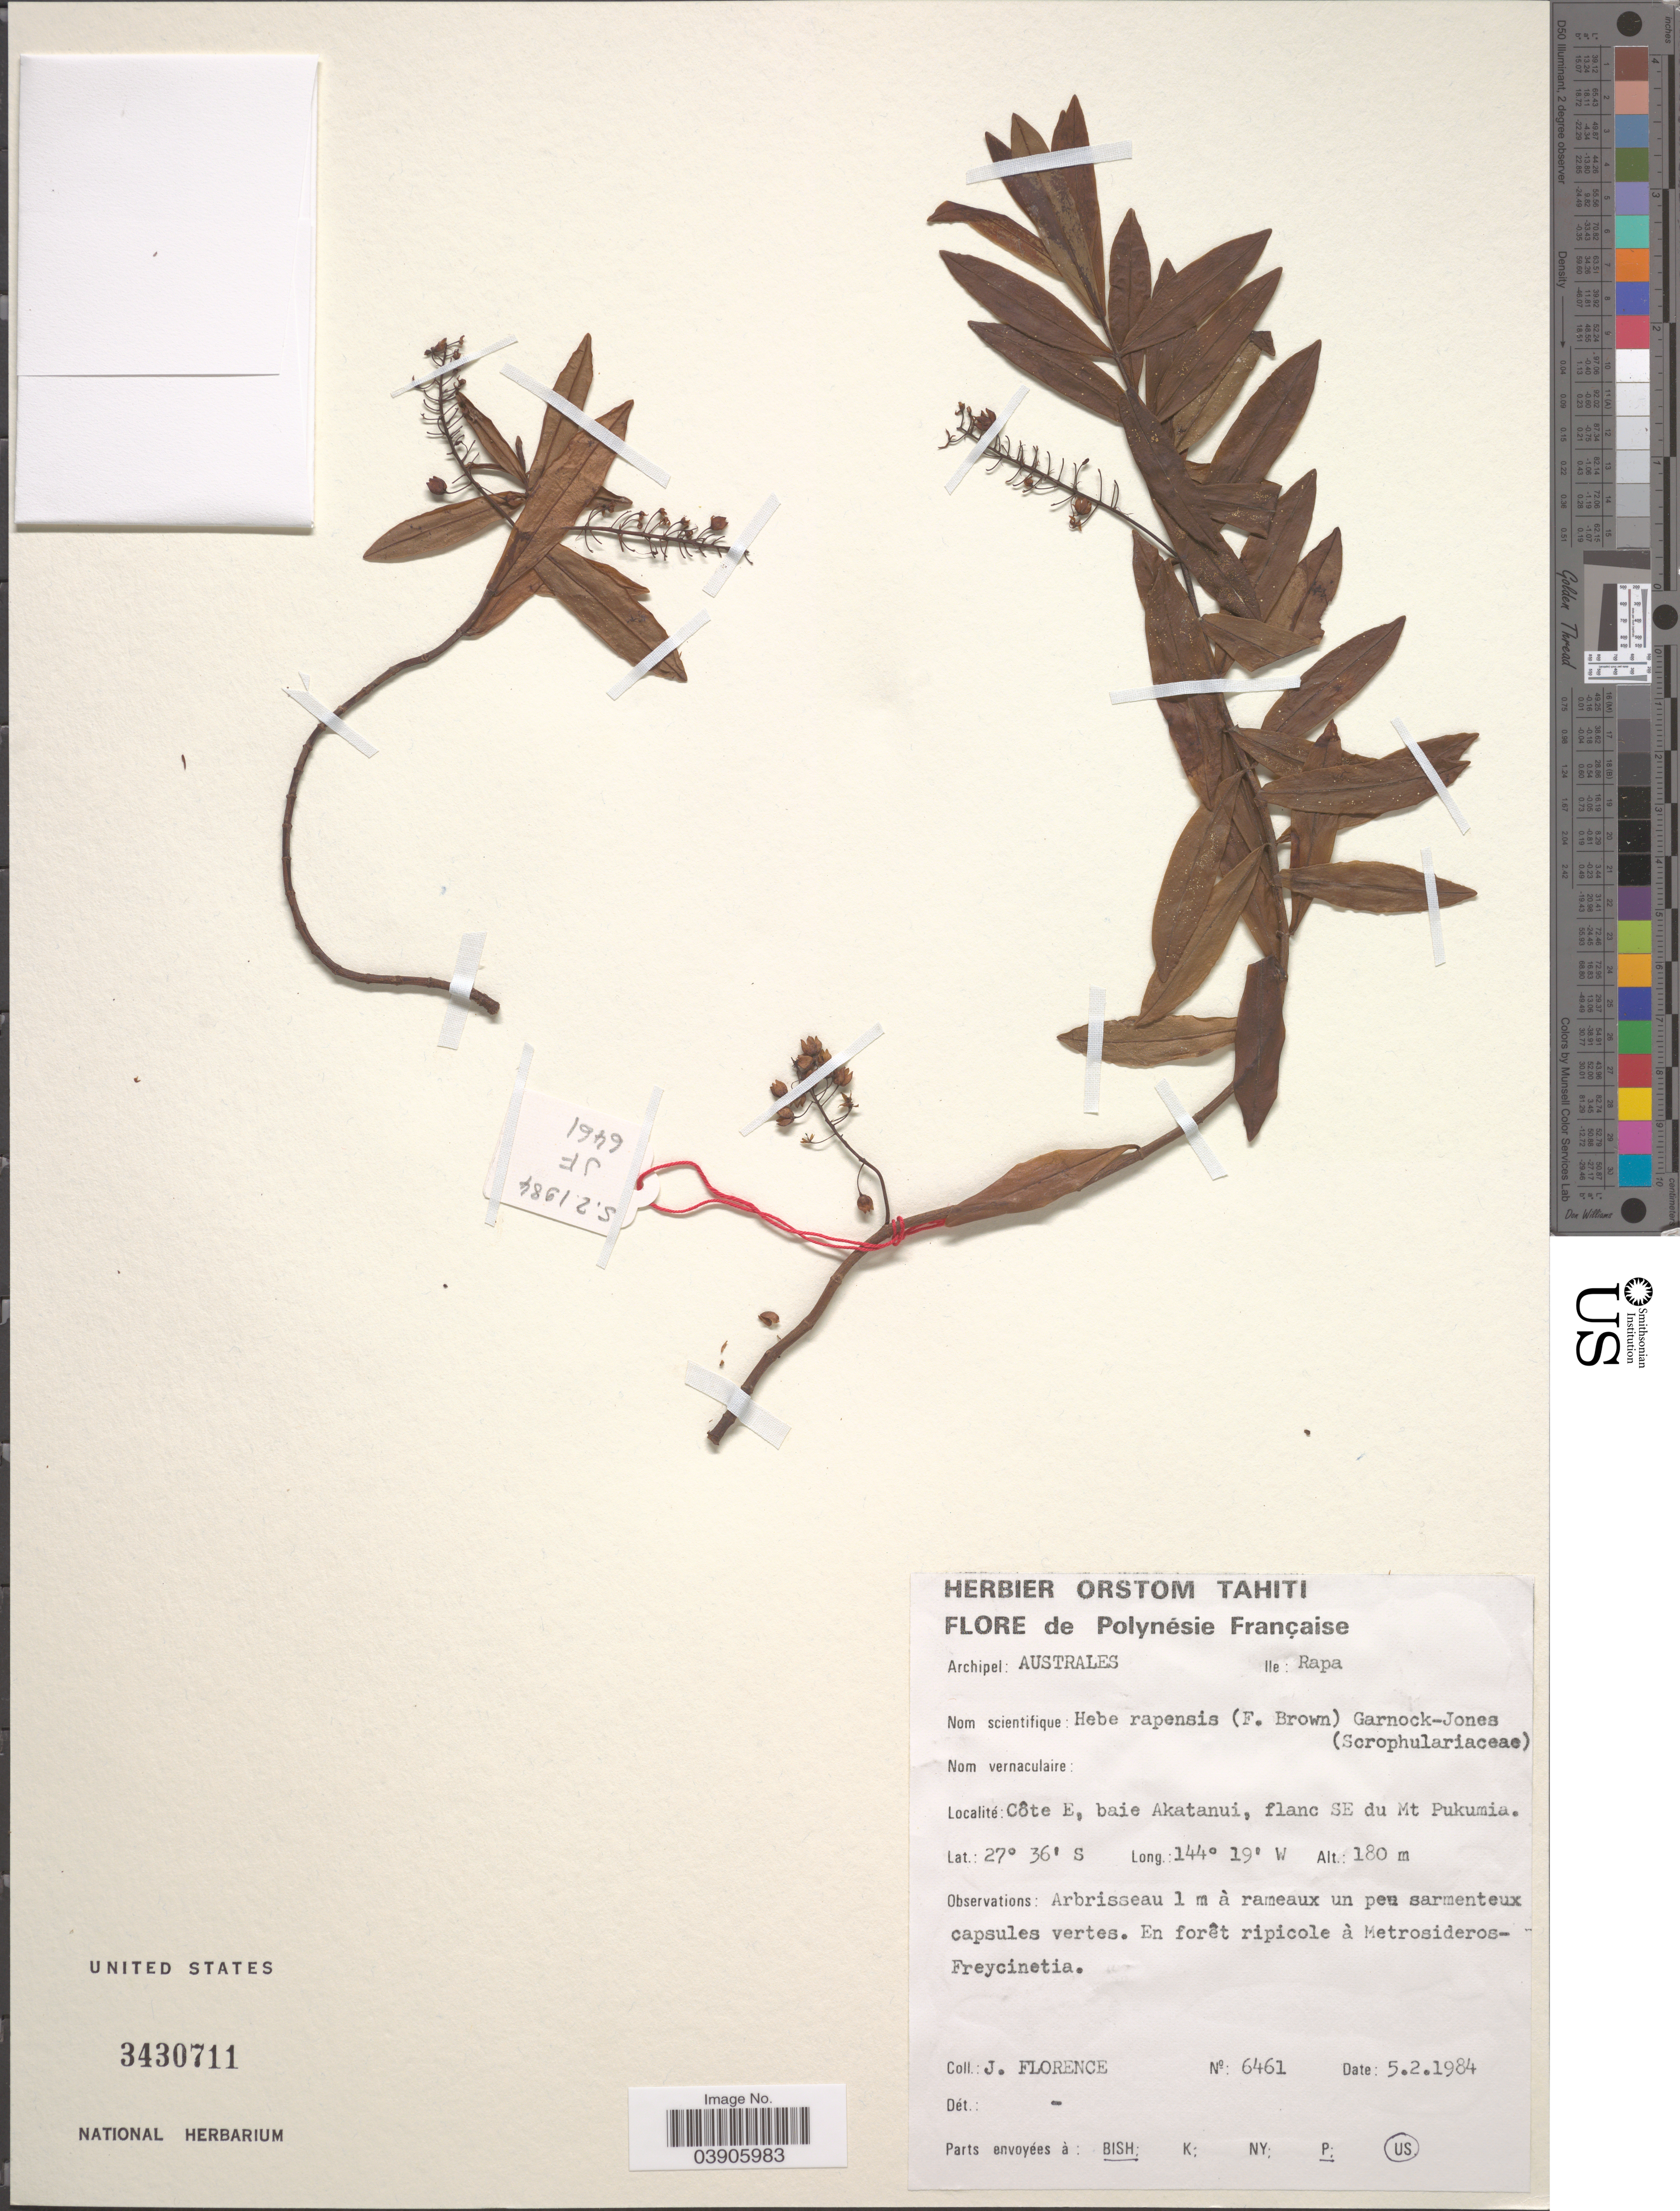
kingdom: Plantae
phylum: Tracheophyta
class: Magnoliopsida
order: Lamiales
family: Plantaginaceae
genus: Hebe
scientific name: Hebe rapensis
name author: (F. Br.) Garn.-Jones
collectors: J. Florence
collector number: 6461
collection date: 1984-02-05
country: French Polynesia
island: Rapa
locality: Archipel: Australes. Ile: Rapa. Côte E, baie Akatanui, flanc SE du Mt Pukumia.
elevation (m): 180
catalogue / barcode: US 3430711